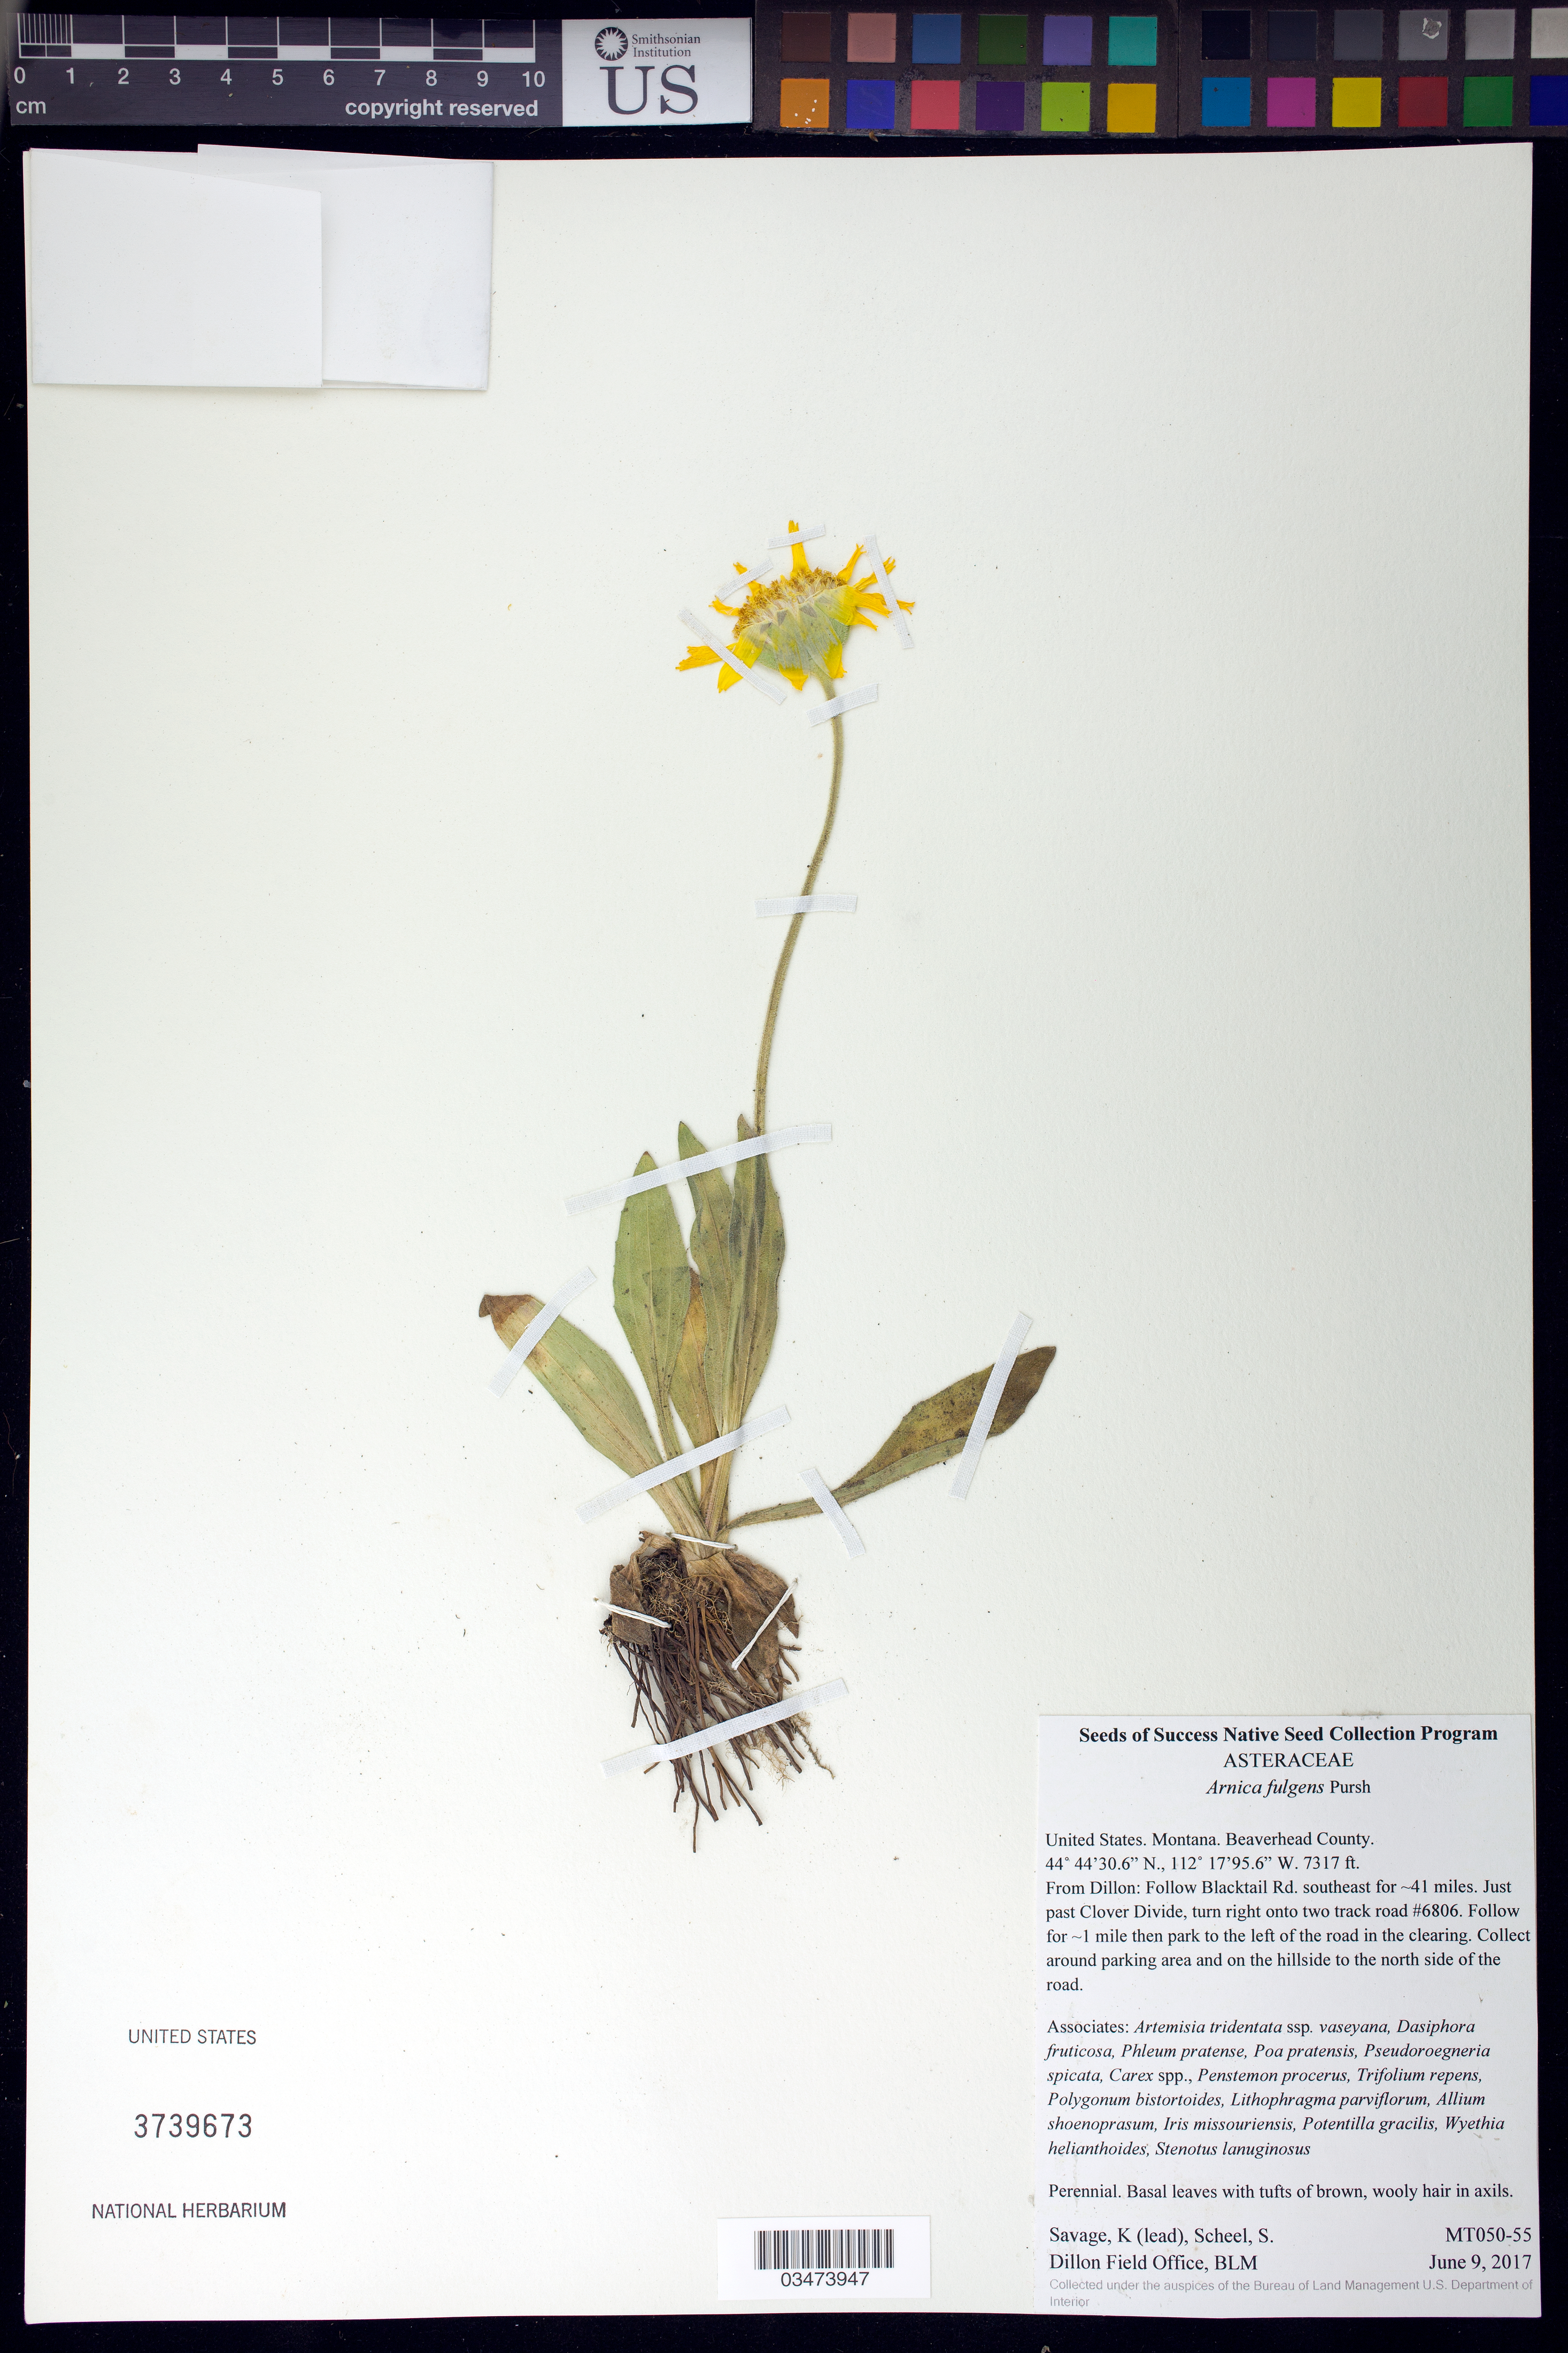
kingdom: Plantae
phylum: Tracheophyta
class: Magnoliopsida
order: Asterales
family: Asteraceae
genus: Arnica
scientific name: Arnica fulgens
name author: Pursh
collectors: K. Savage & S. Scheel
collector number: MT050-55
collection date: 2017-06-09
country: United States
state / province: Montana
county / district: Beaverhead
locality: Clover Divide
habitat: Montane Sagebrush Steppe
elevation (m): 2230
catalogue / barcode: US 3739673